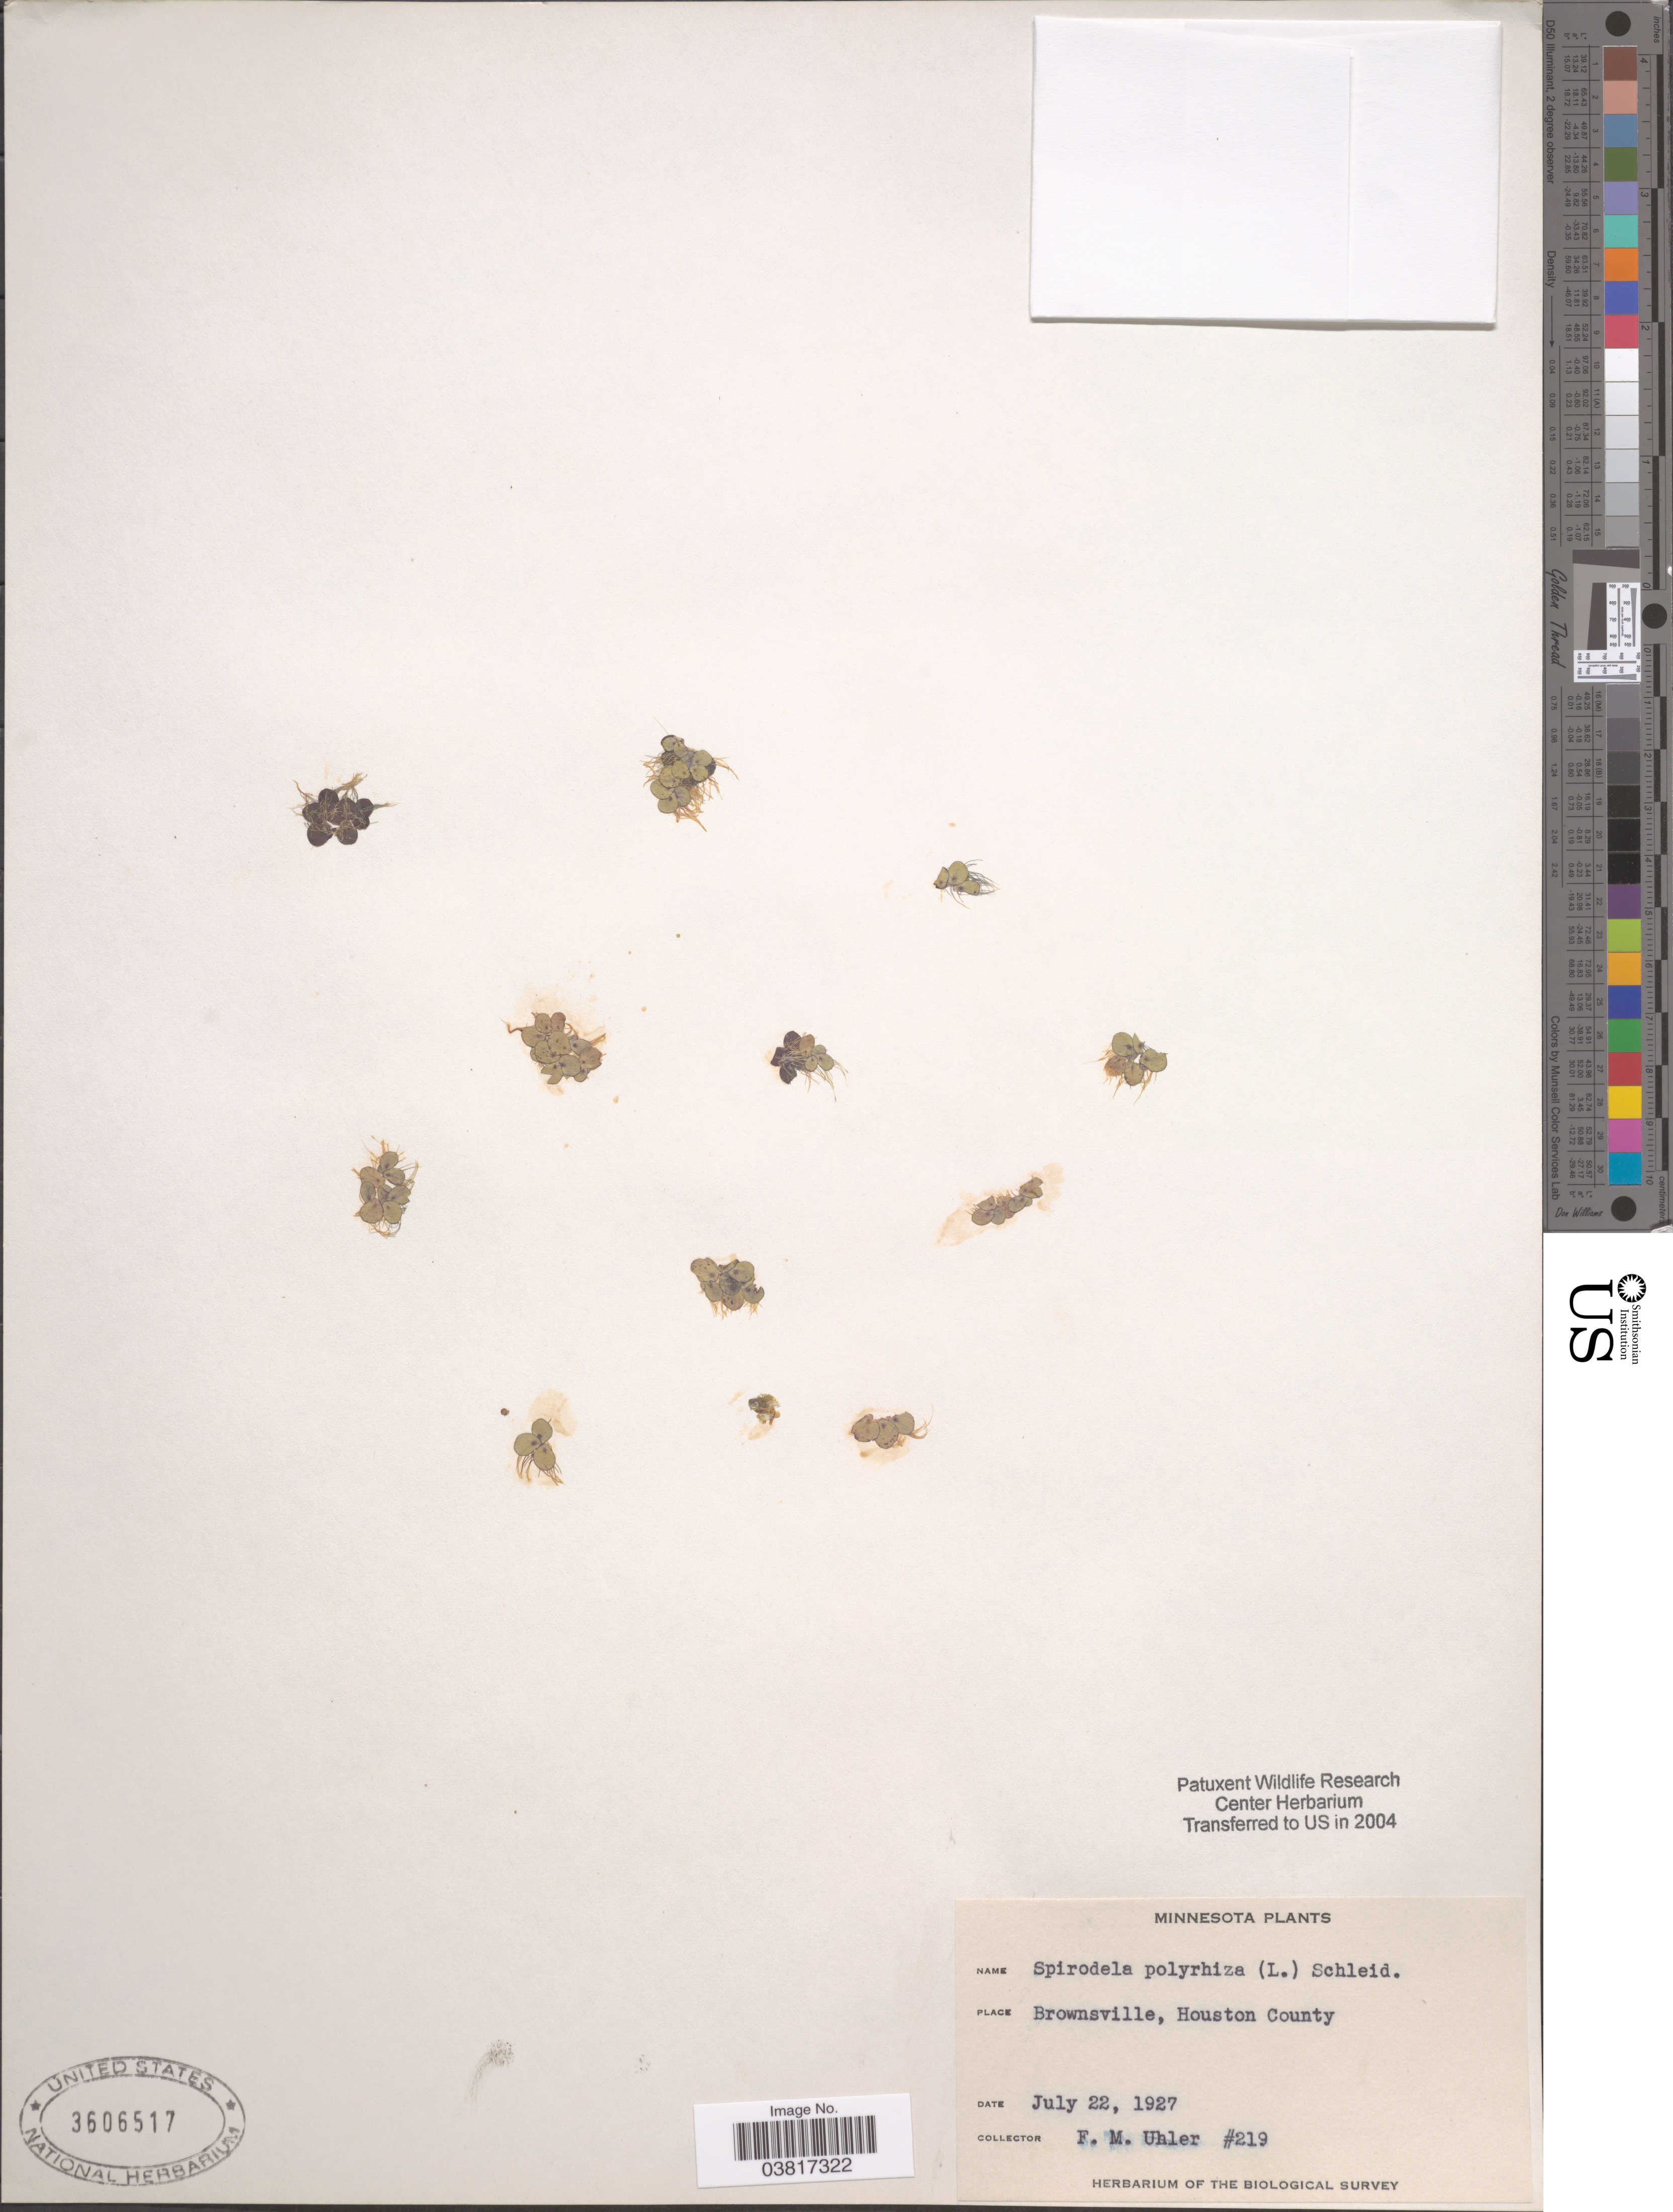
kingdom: Plantae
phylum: Tracheophyta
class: Liliopsida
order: Alismatales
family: Araceae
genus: Spirodela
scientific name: Spirodela polyrrhiza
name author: (L.) Schleid.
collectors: F. M. Uhler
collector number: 219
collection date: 1927-07-22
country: United States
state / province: Minnesota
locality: Brownsville, Houston County.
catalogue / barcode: US 3606517